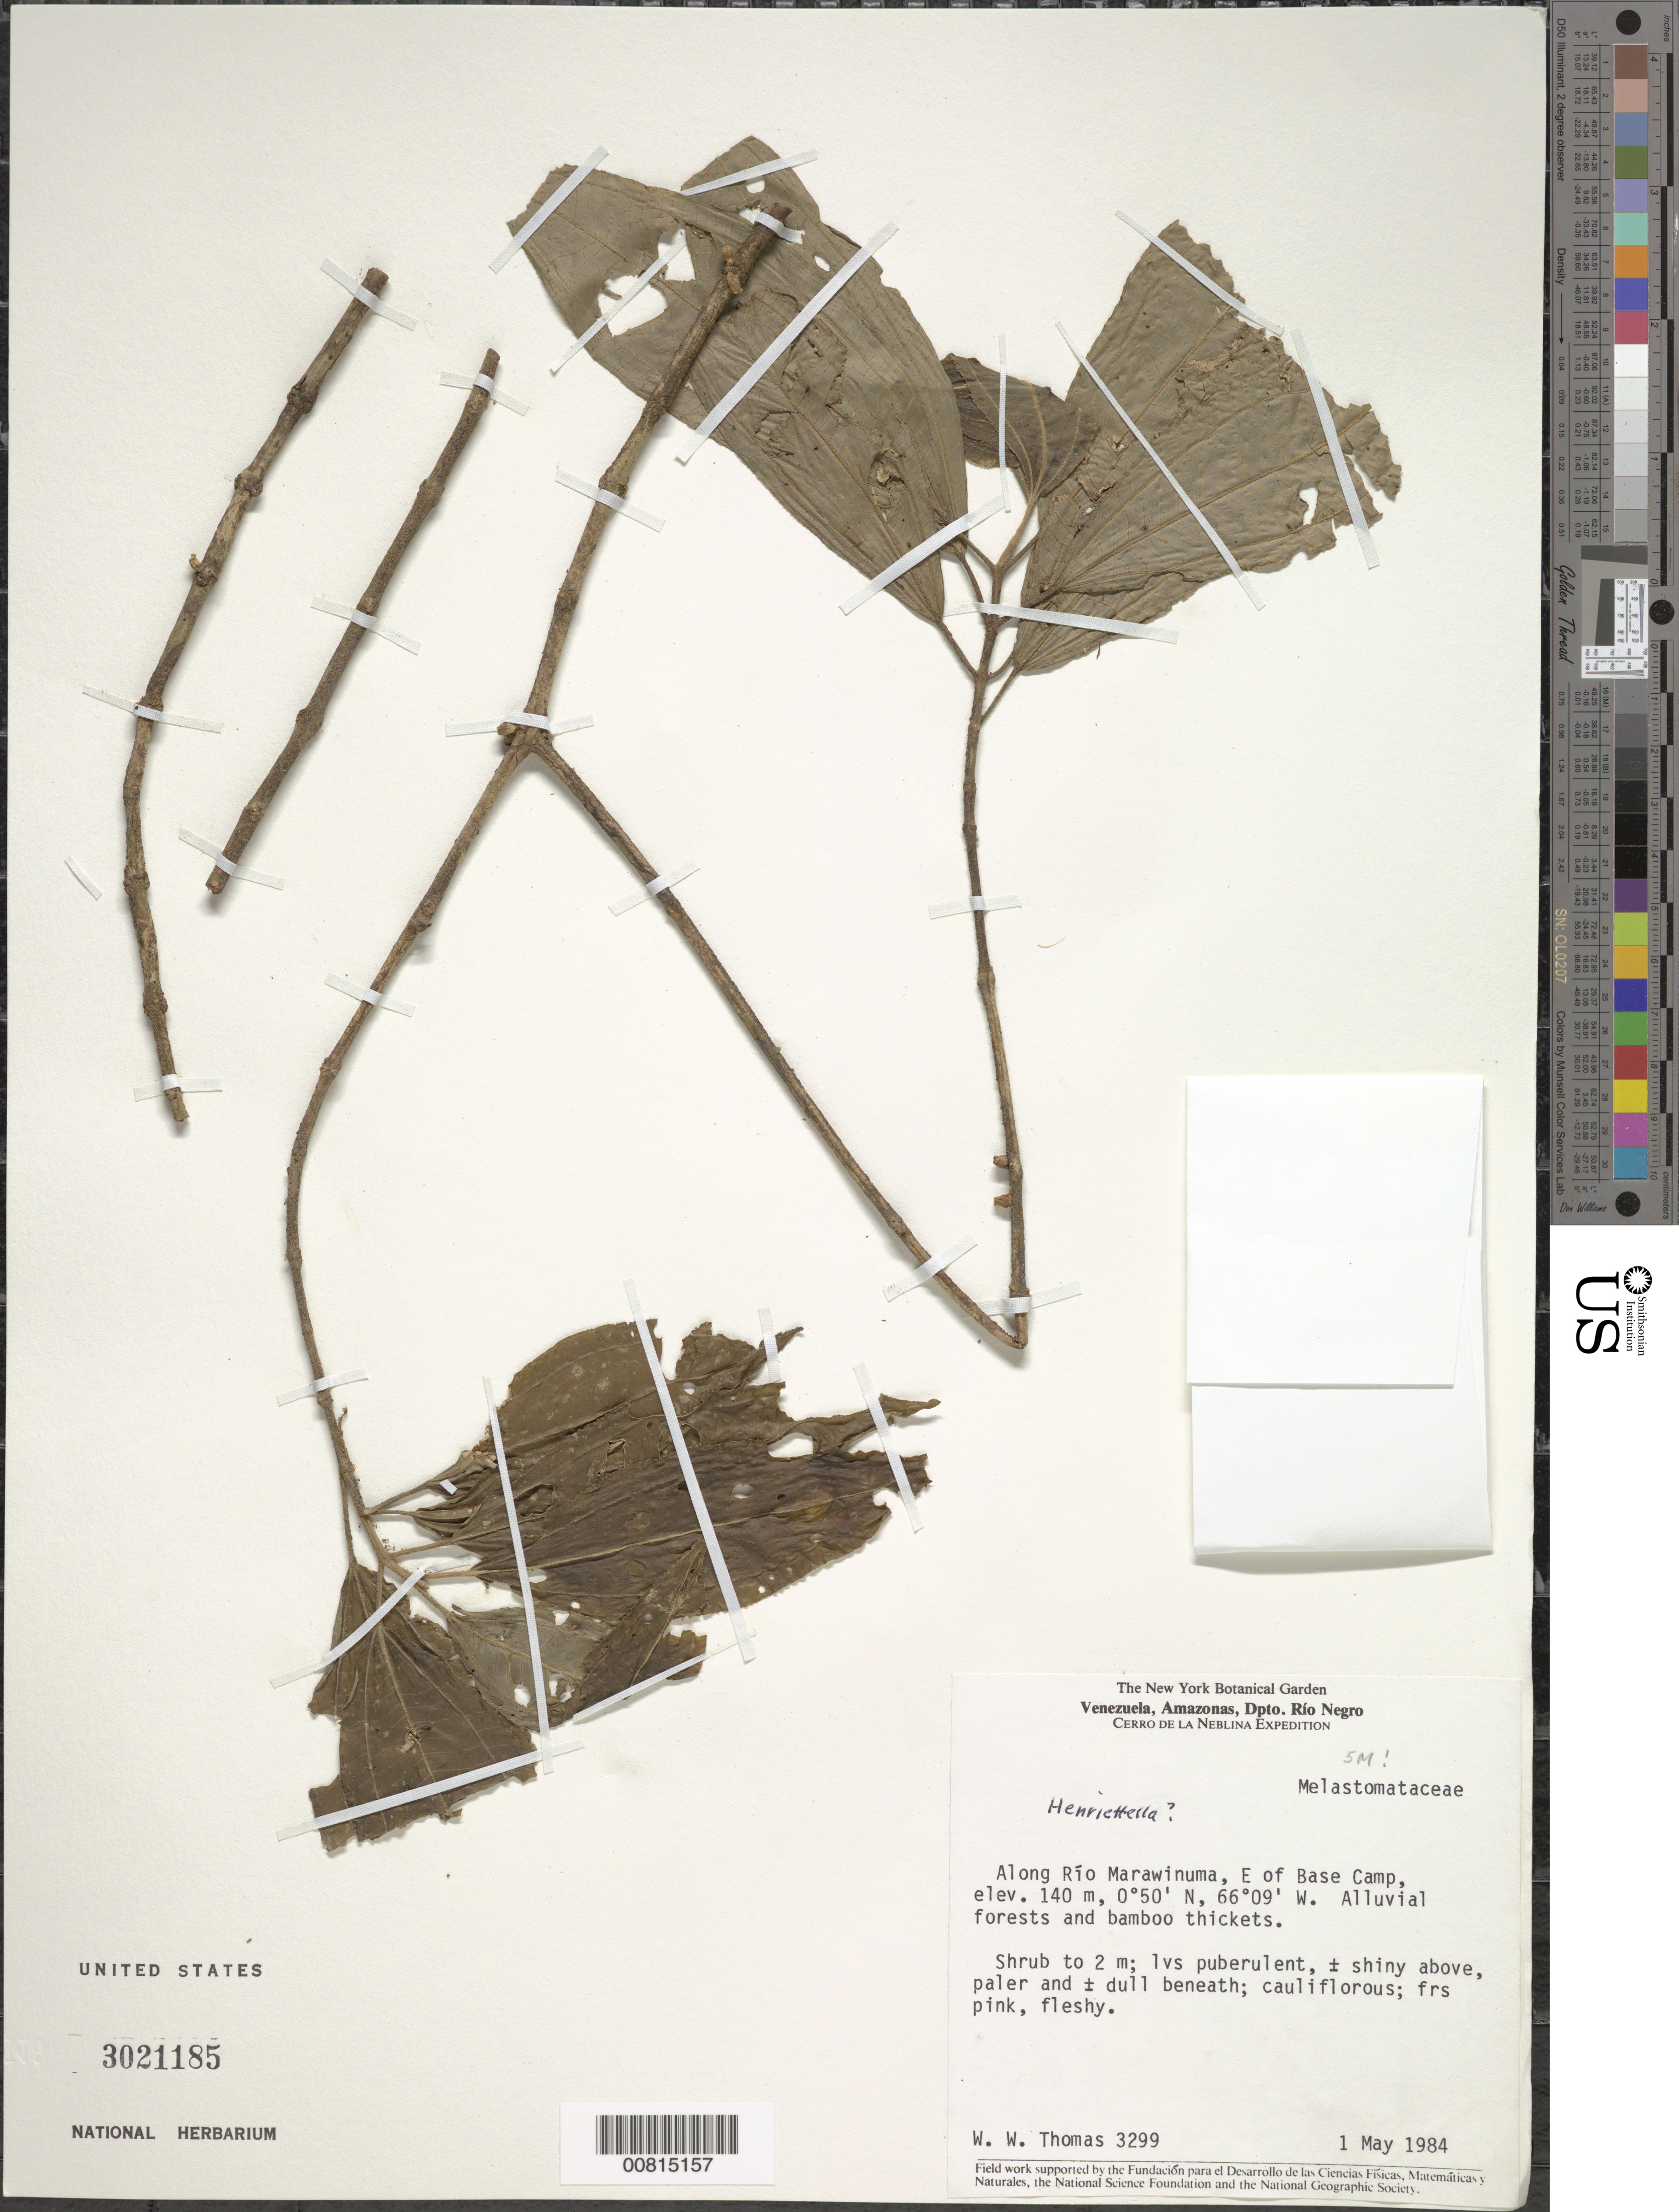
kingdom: Plantae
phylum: Tracheophyta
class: Magnoliopsida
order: Myrtales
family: Melastomataceae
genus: Henriettea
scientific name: Henriettea sp.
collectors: W. W. Thomas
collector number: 3299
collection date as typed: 1-May-84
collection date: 1984-05-01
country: Venezuela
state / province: Amazonas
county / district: Río Negro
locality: Dpto. Río Negro, Cerro de La Neblina, along Río Marawinuma, E of base camp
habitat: Alluvial forests and bamboo thickets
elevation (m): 140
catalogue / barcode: US 3021185